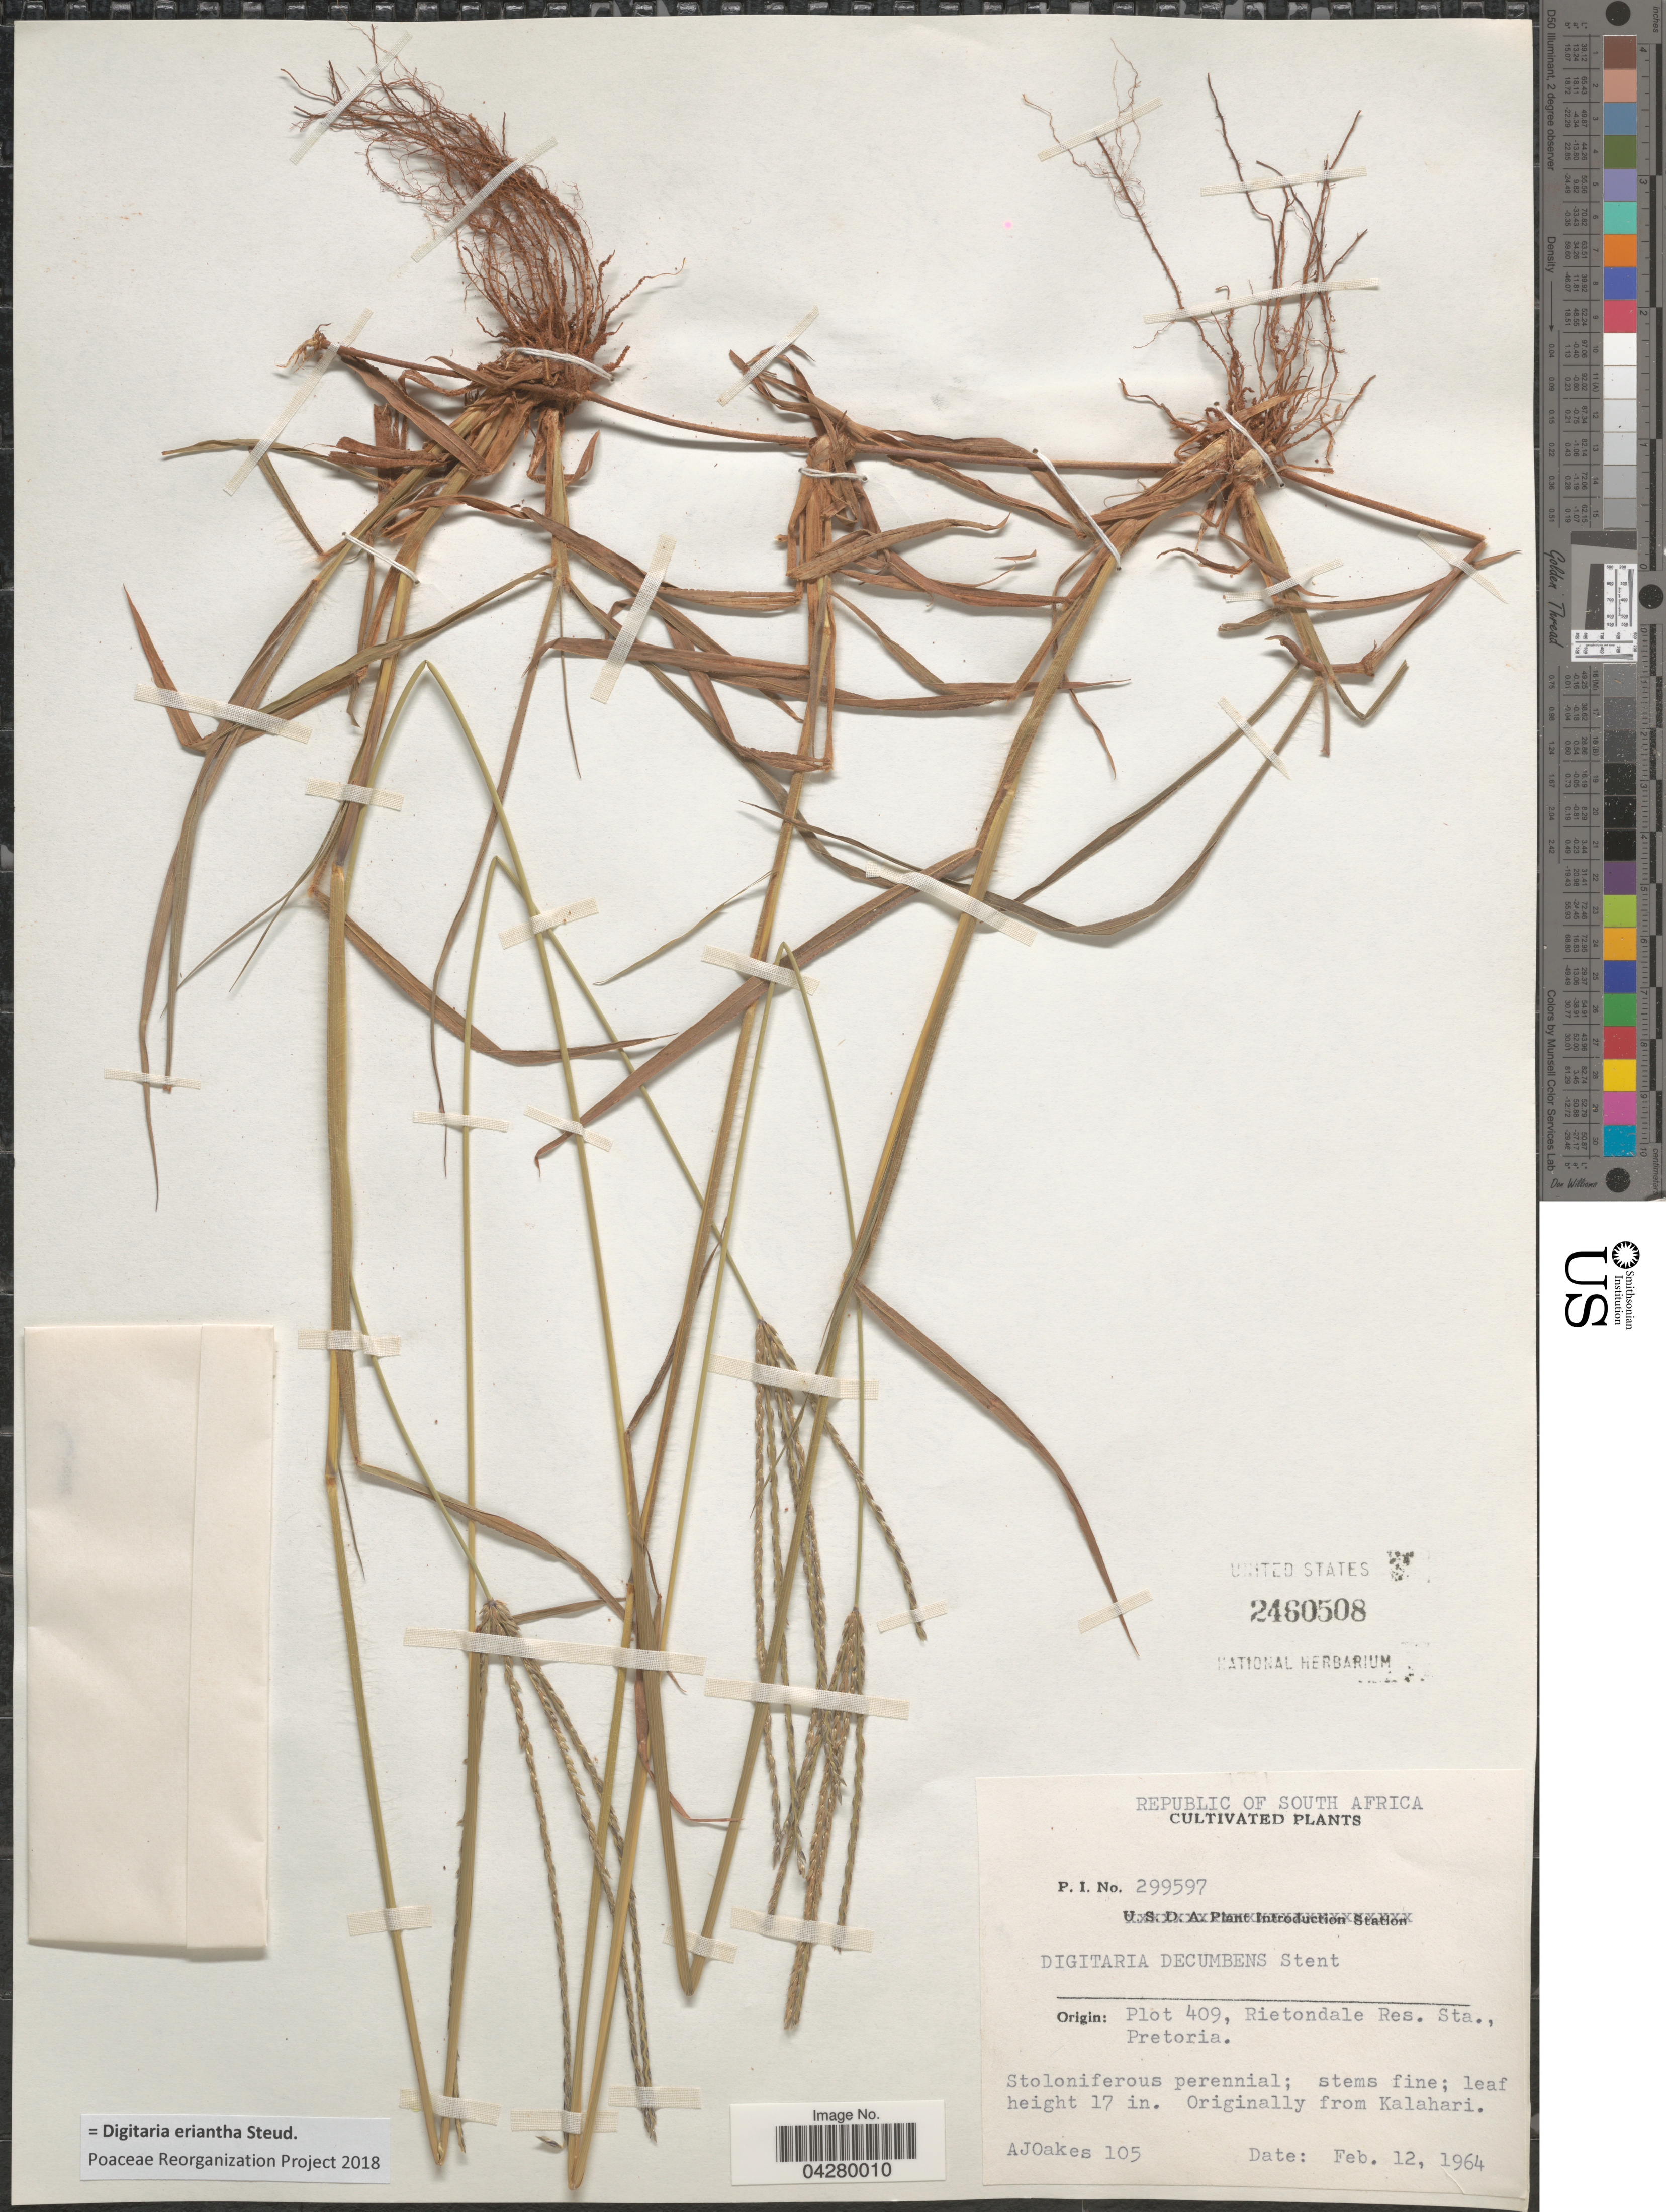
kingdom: Plantae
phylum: Tracheophyta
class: Liliopsida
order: Poales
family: Poaceae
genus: Digitaria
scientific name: Digitaria eriantha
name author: Steud.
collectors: A. Oakes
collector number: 105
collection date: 1964-02-12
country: South Africa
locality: Republic of South Africa.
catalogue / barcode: US 2460508